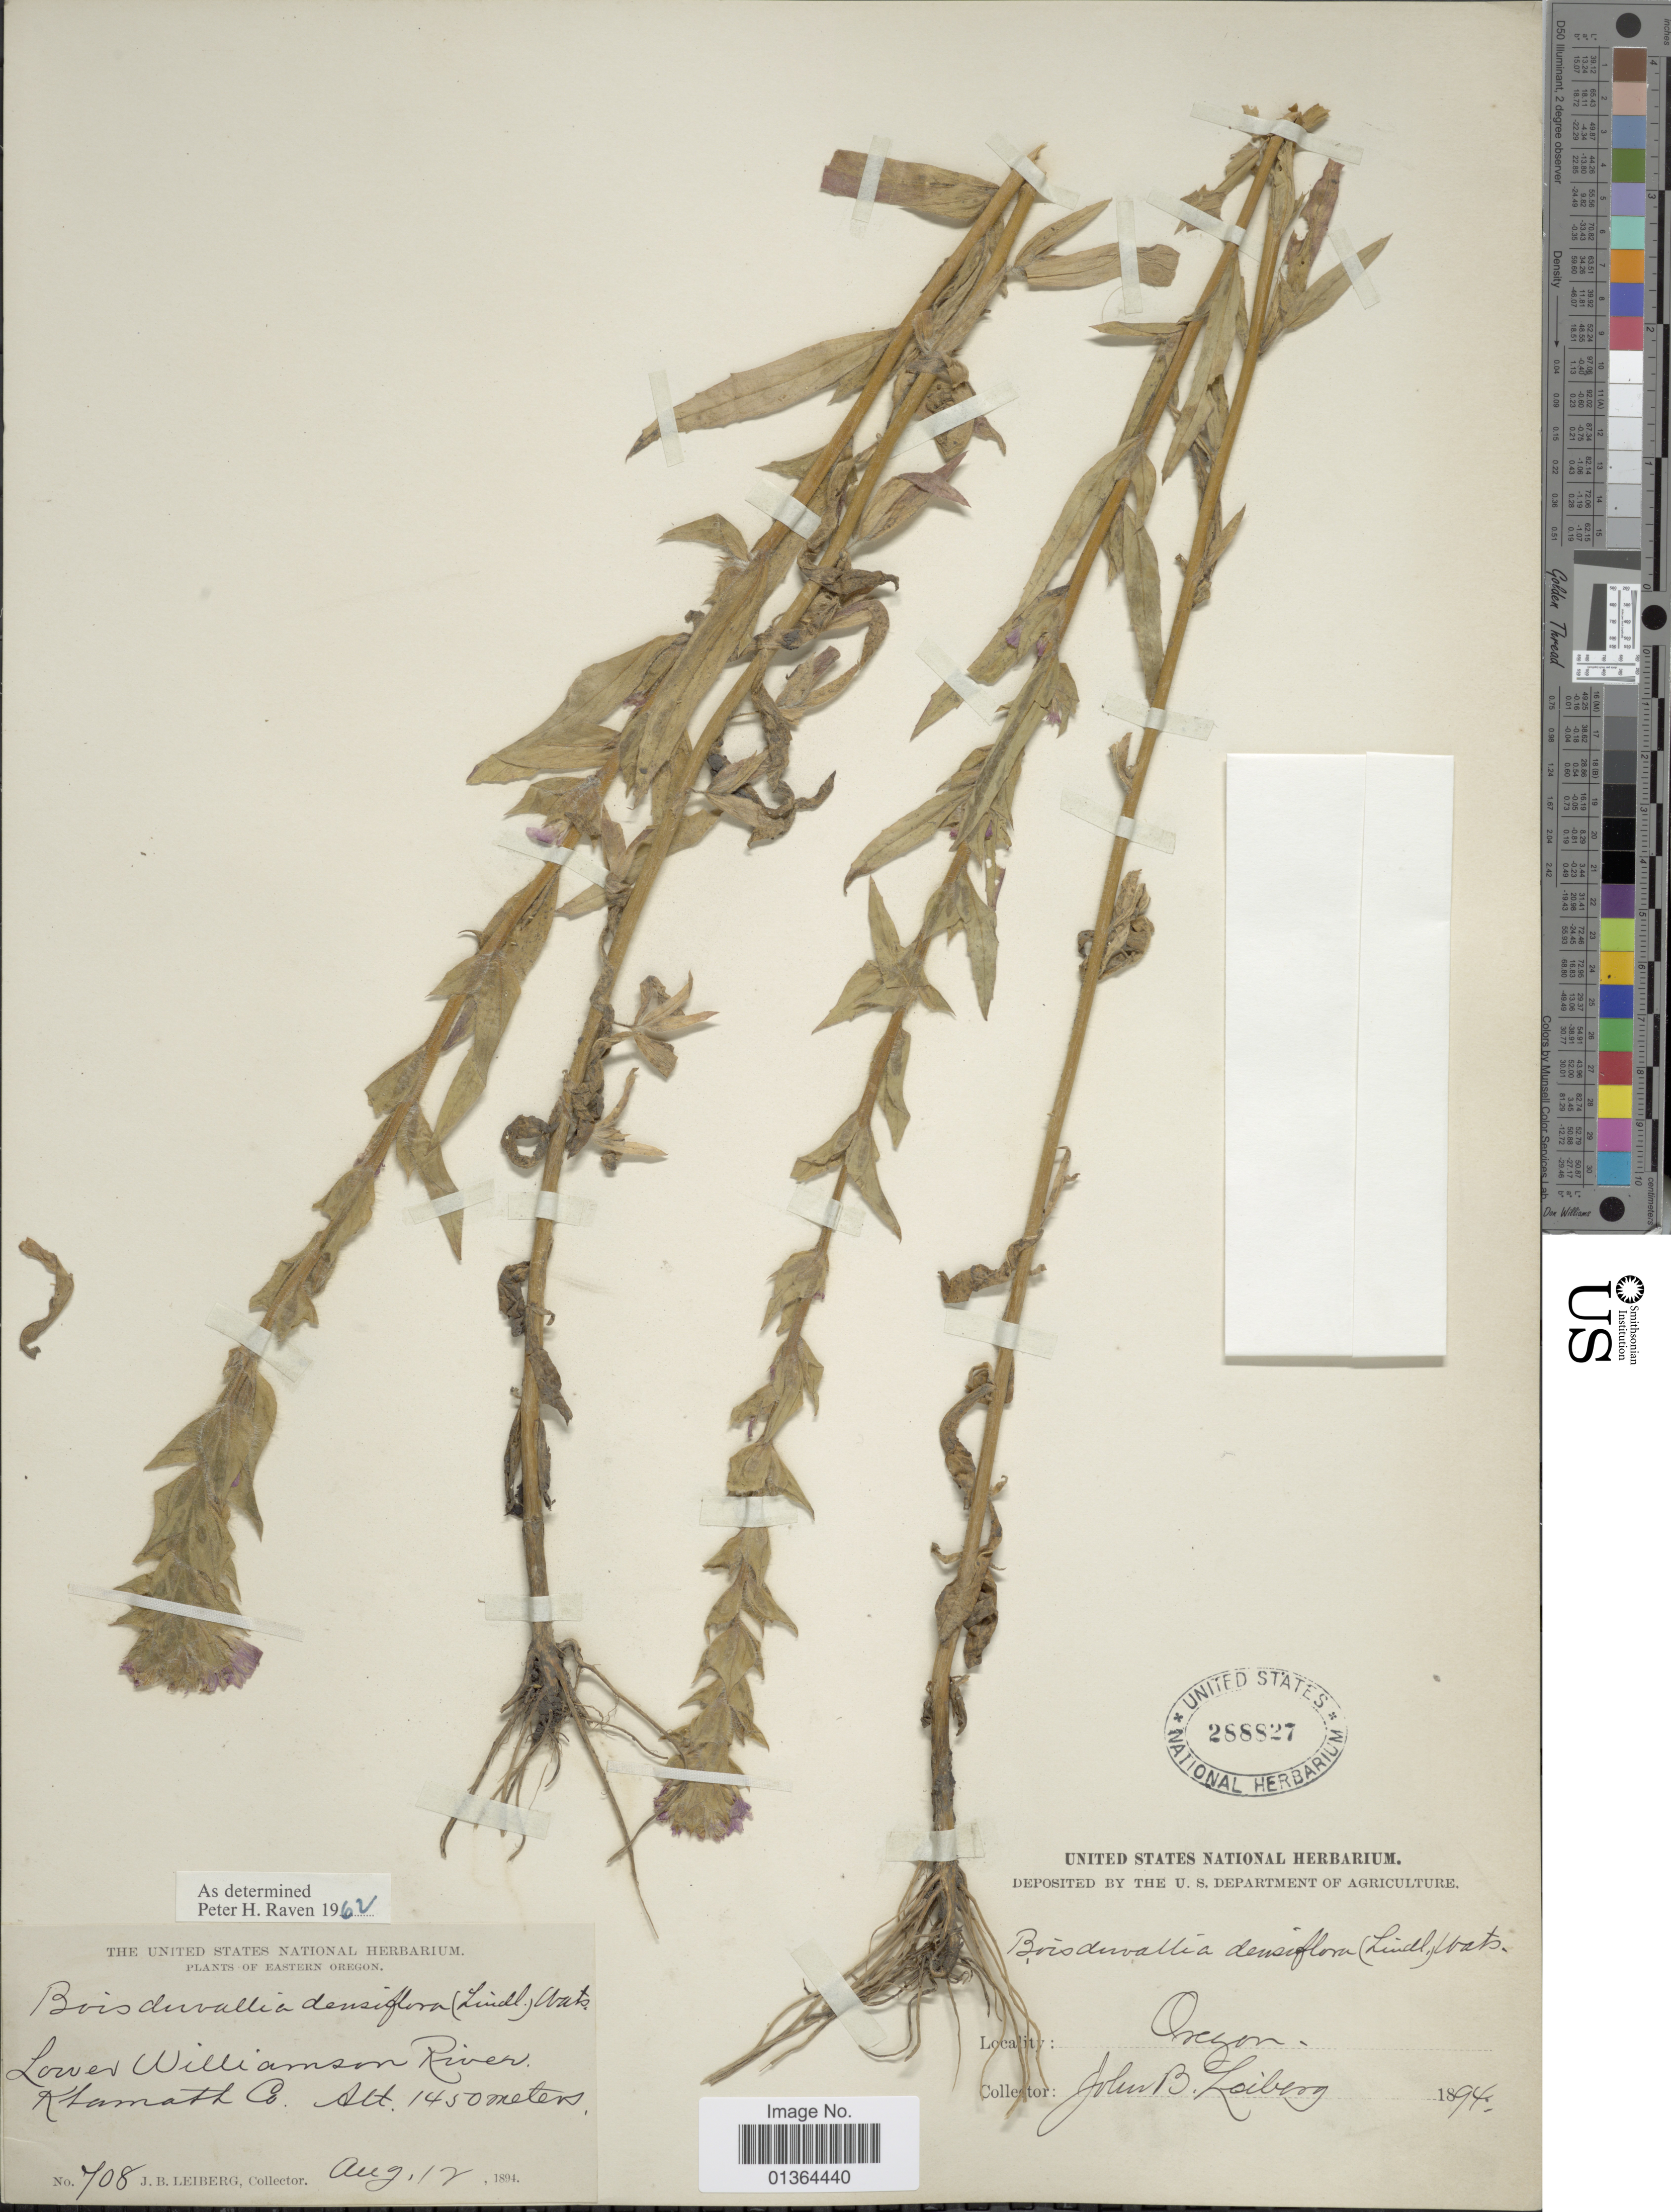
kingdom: Plantae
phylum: Tracheophyta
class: Magnoliopsida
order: Myrtales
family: Onagraceae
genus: Epilobium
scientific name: Epilobium densiflorum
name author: (Lindl.) Hoch & P.H. Raven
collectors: J. B. Leiberg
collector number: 708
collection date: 1894-08-12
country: United States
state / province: Oregon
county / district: Klamath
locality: Eastern Oregon. Lower Williamson River, Klamath Co.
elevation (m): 1450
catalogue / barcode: US 288827